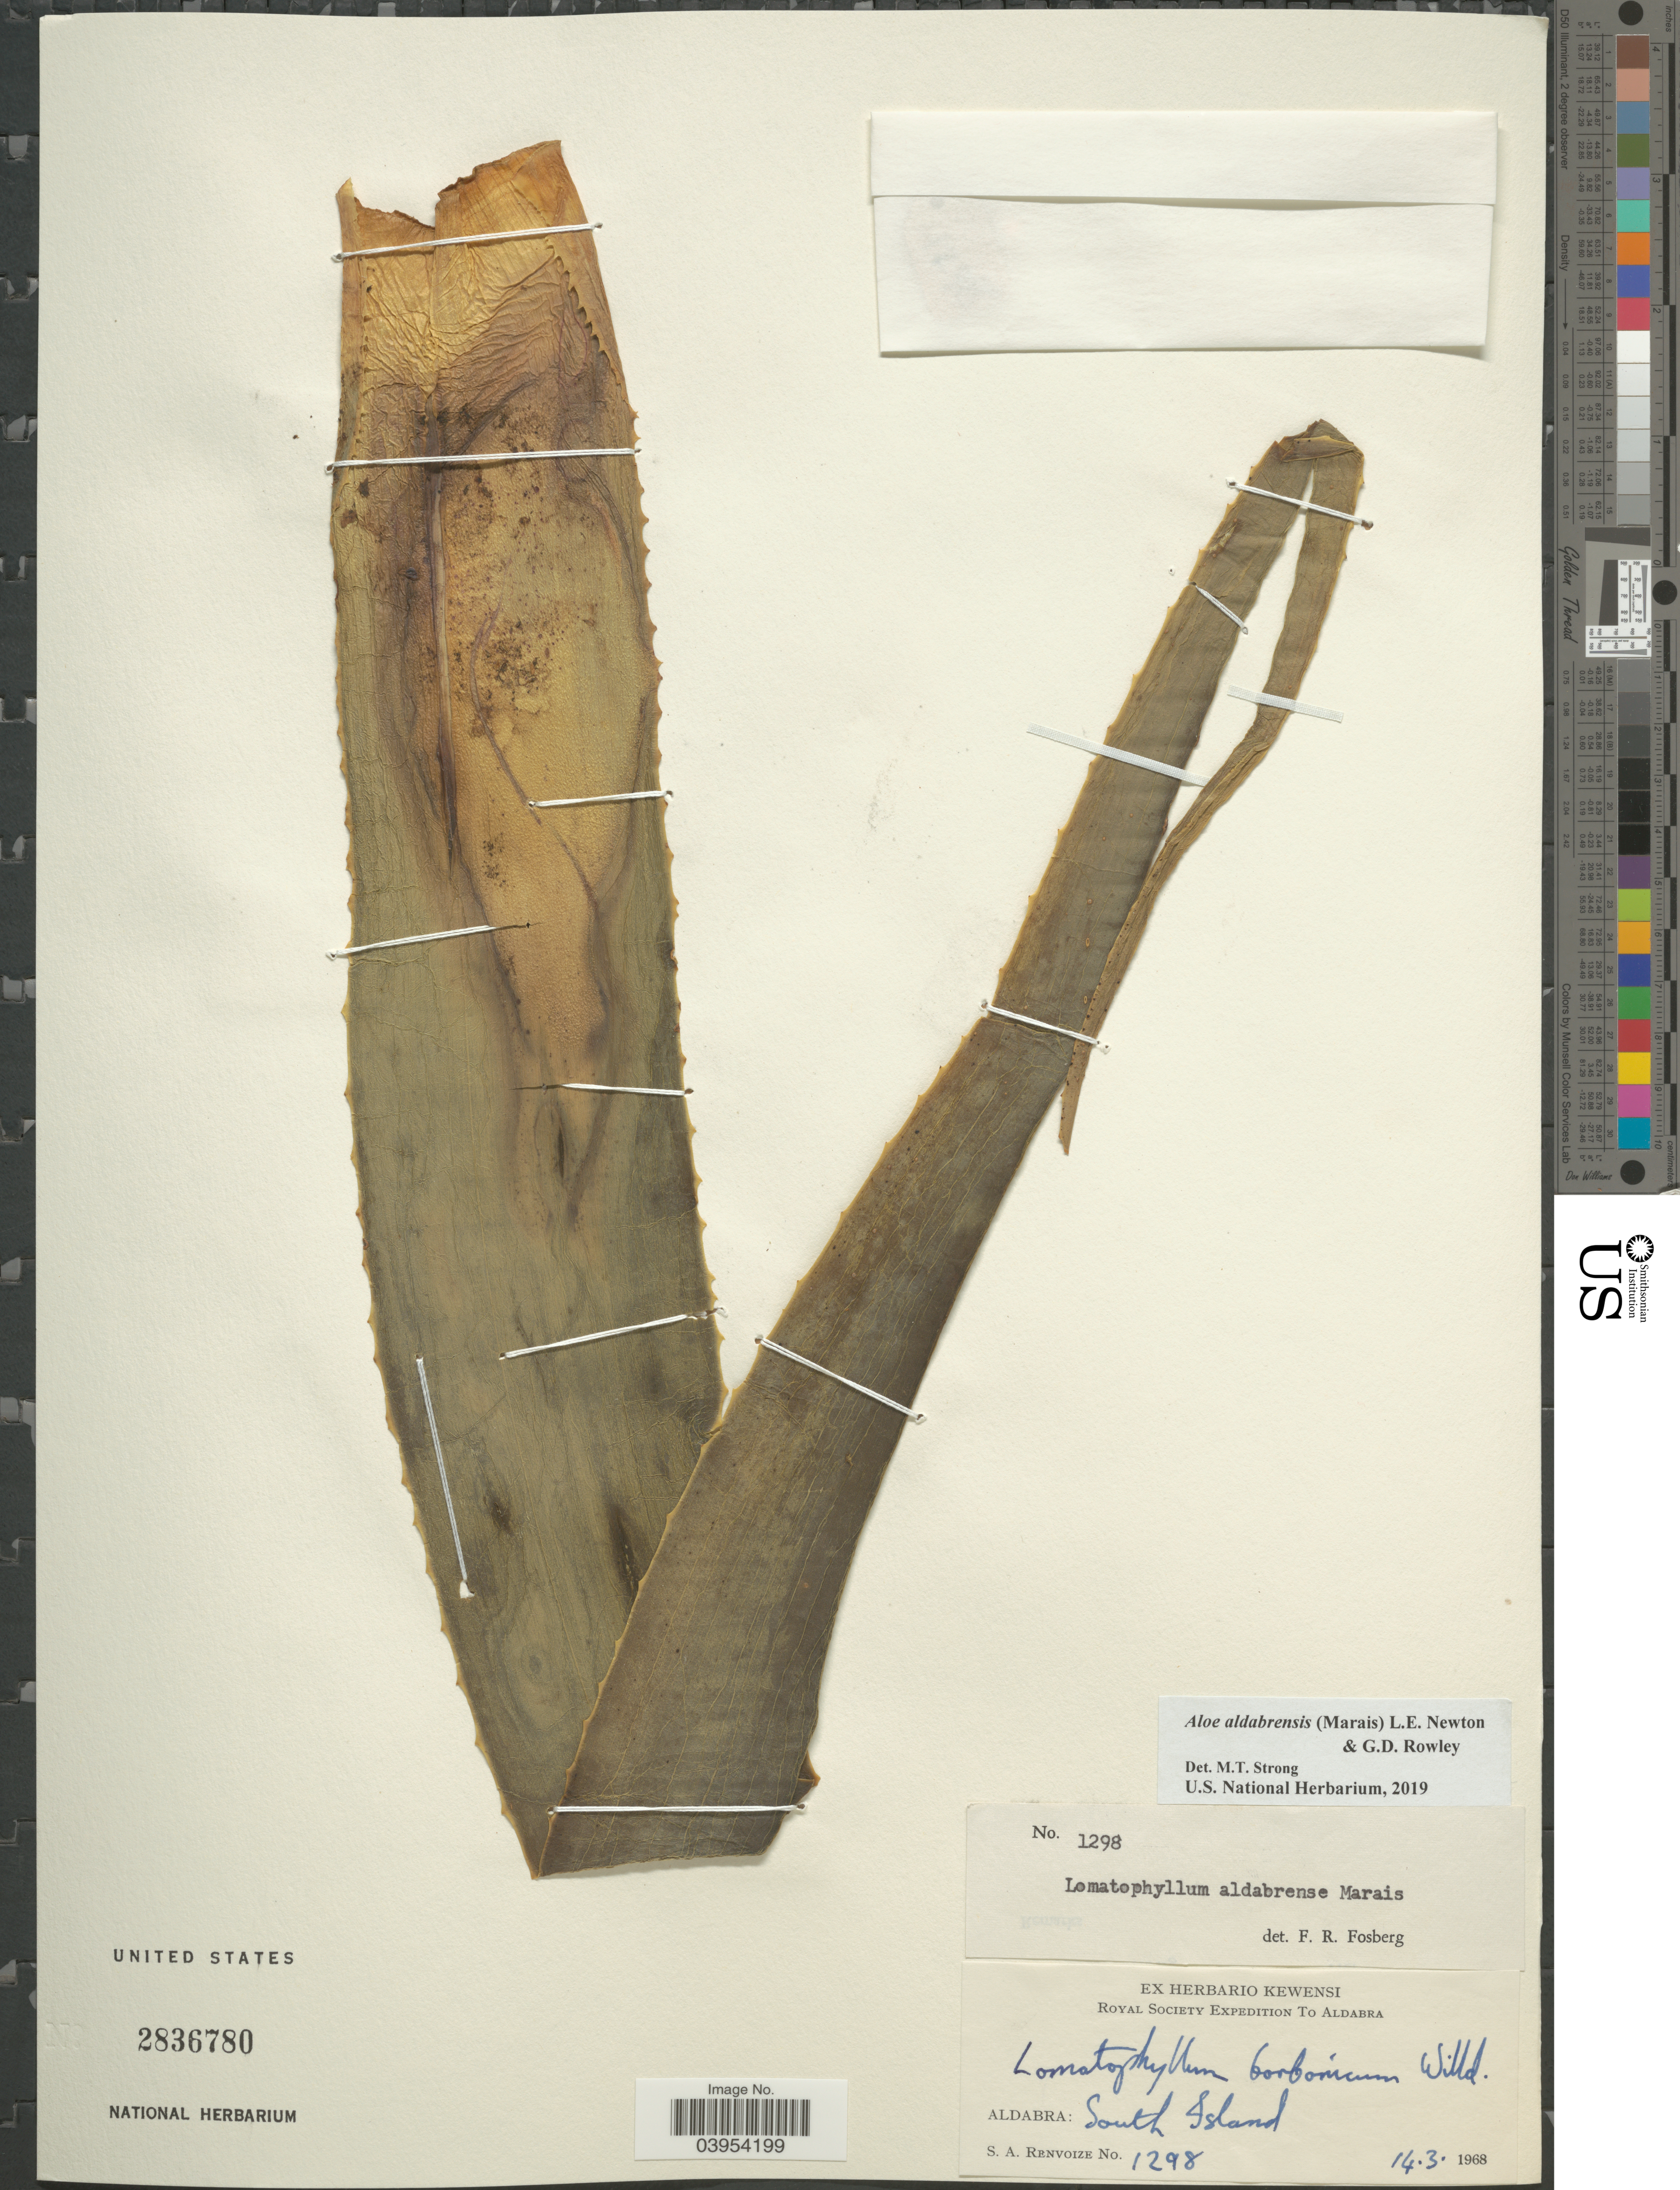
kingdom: Plantae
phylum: Tracheophyta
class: Liliopsida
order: Asparagales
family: Asphodelaceae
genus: Aloe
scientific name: Aloe aldabrensis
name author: (Marais) L. E. Newton & G.D. Rowley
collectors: S. A. Renvoize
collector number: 1298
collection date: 1968-03-14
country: Seychelles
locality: Aldabra. Aldabra: South Island.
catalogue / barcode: US 2836780